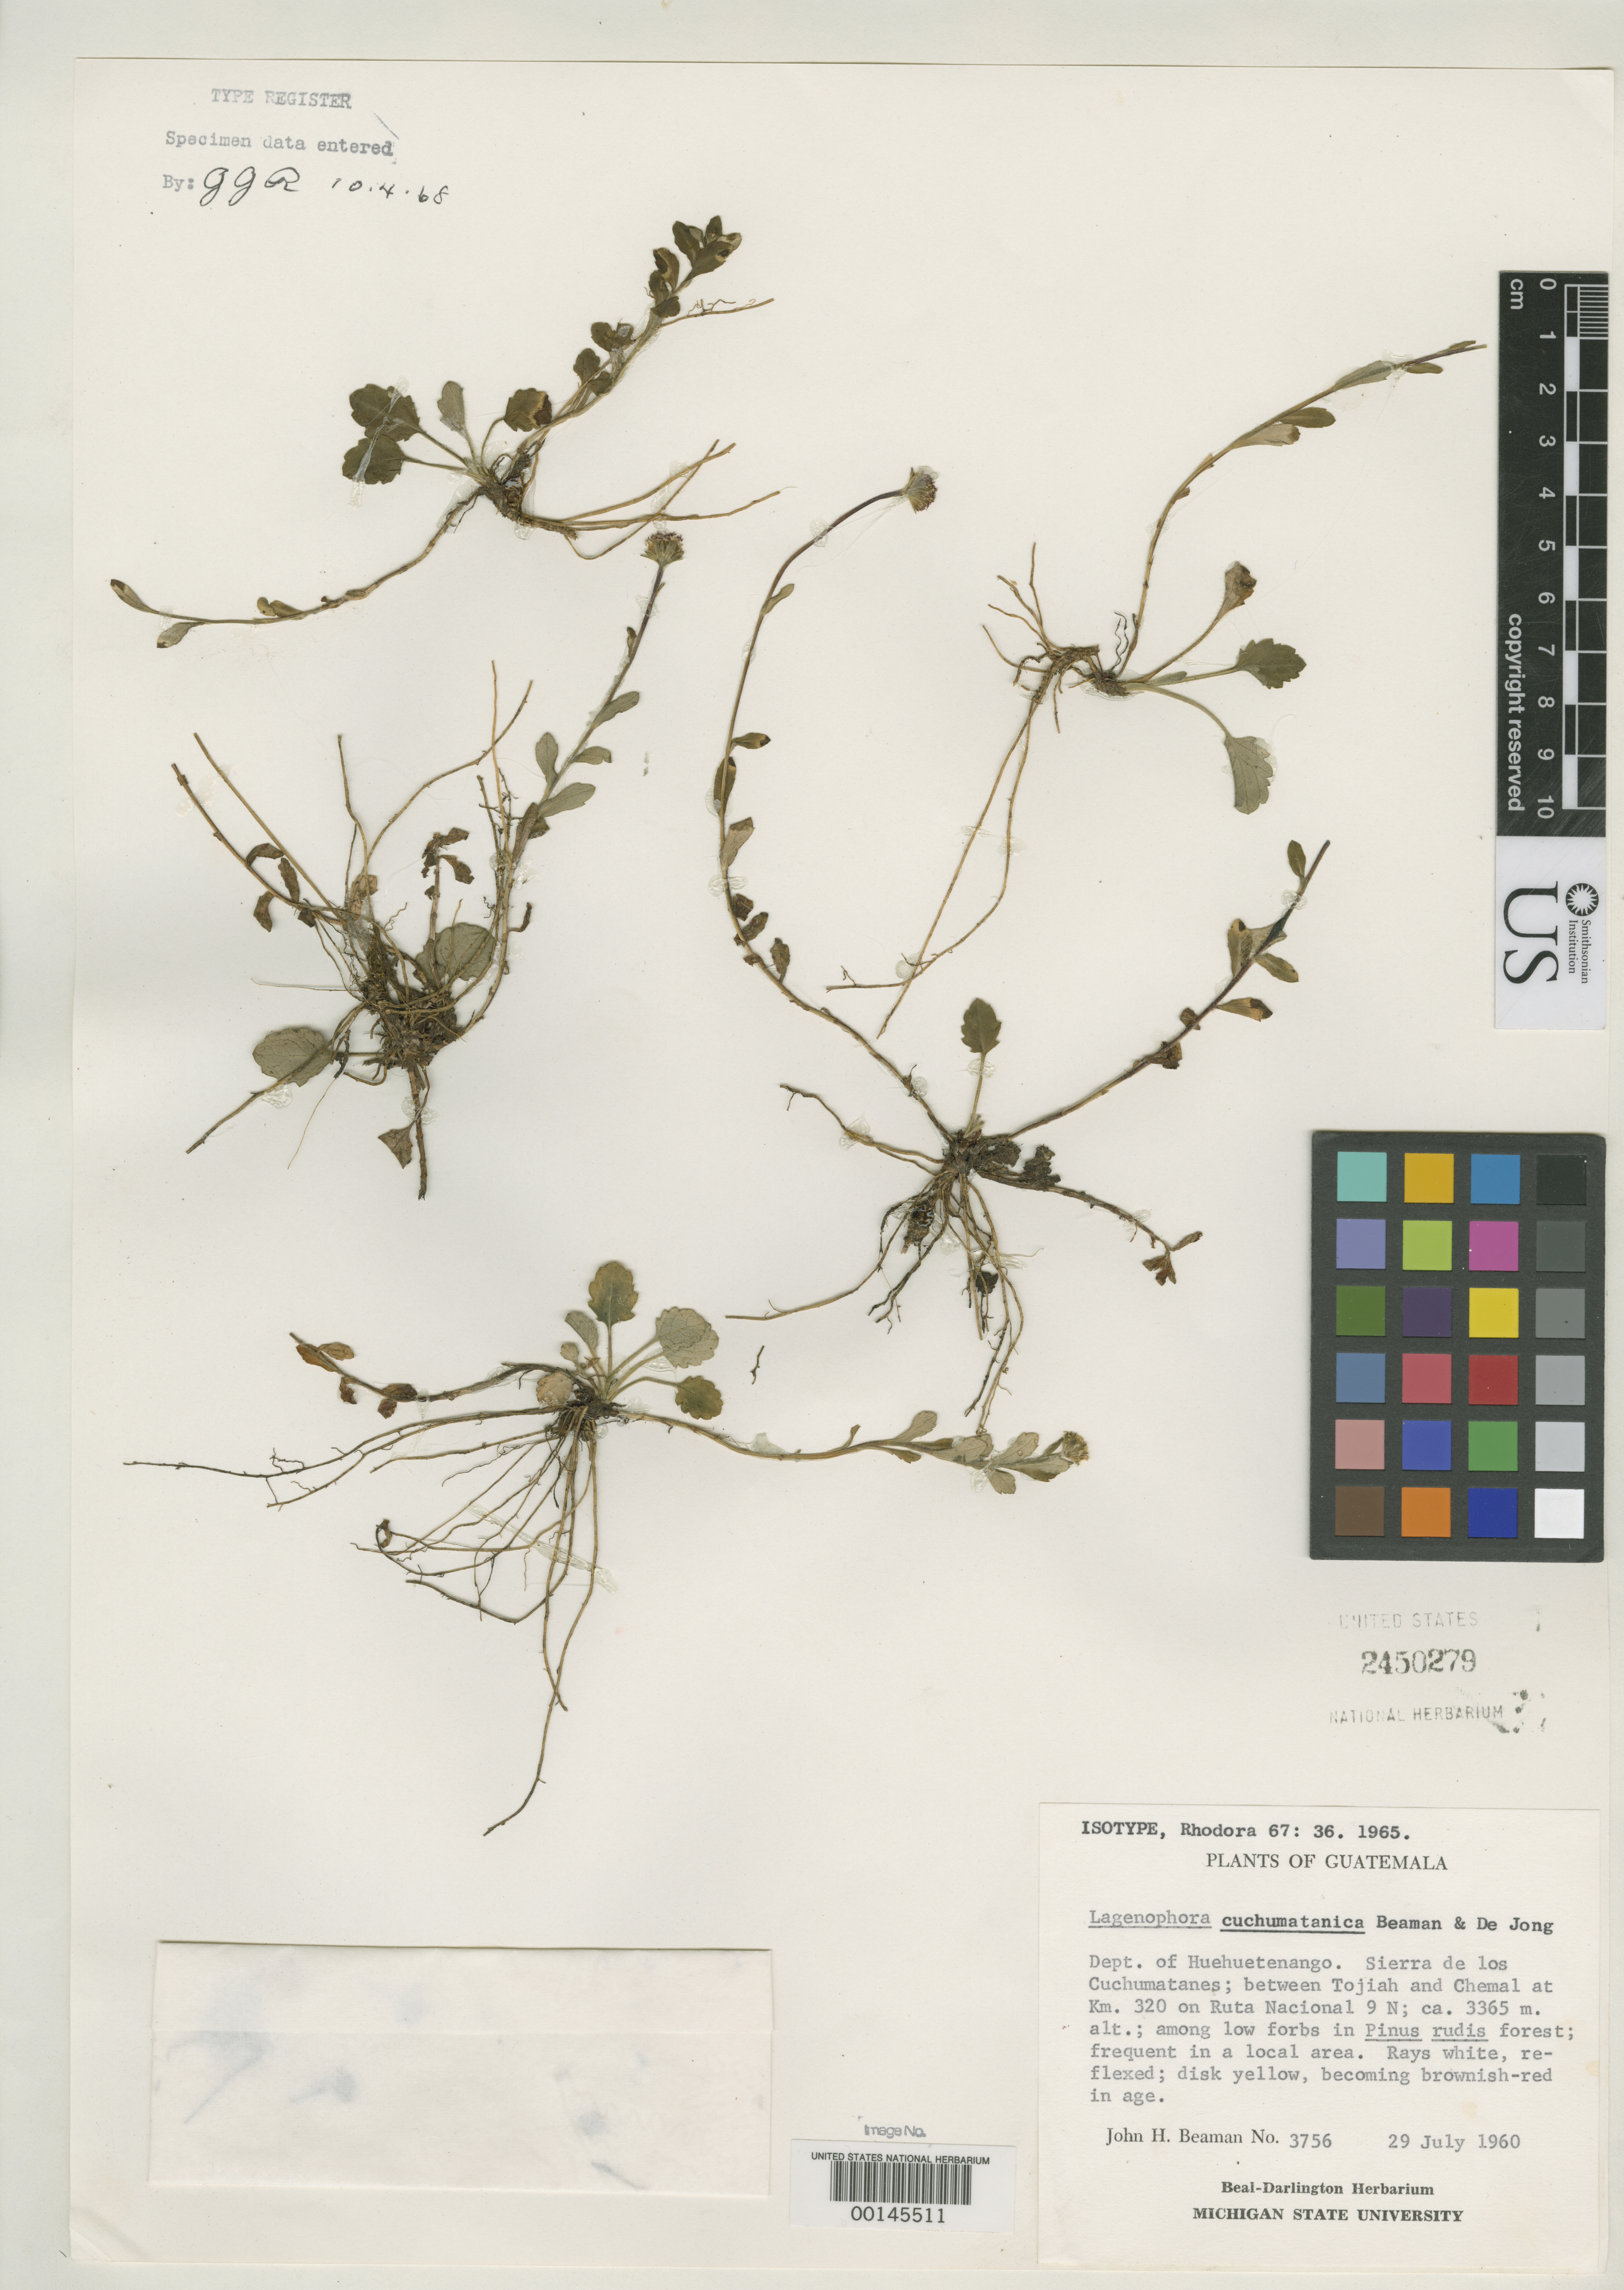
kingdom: Plantae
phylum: Tracheophyta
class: Magnoliopsida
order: Asterales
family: Asteraceae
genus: Lagenophora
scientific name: Lagenophora cuchumatanica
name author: Beaman & Dejong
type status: Isotype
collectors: J. H. Beaman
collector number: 3756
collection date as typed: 29 Jul 1960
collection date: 1960-07-29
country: Guatemala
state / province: Huehuetenango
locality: Tojiah.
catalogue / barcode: US 2450279